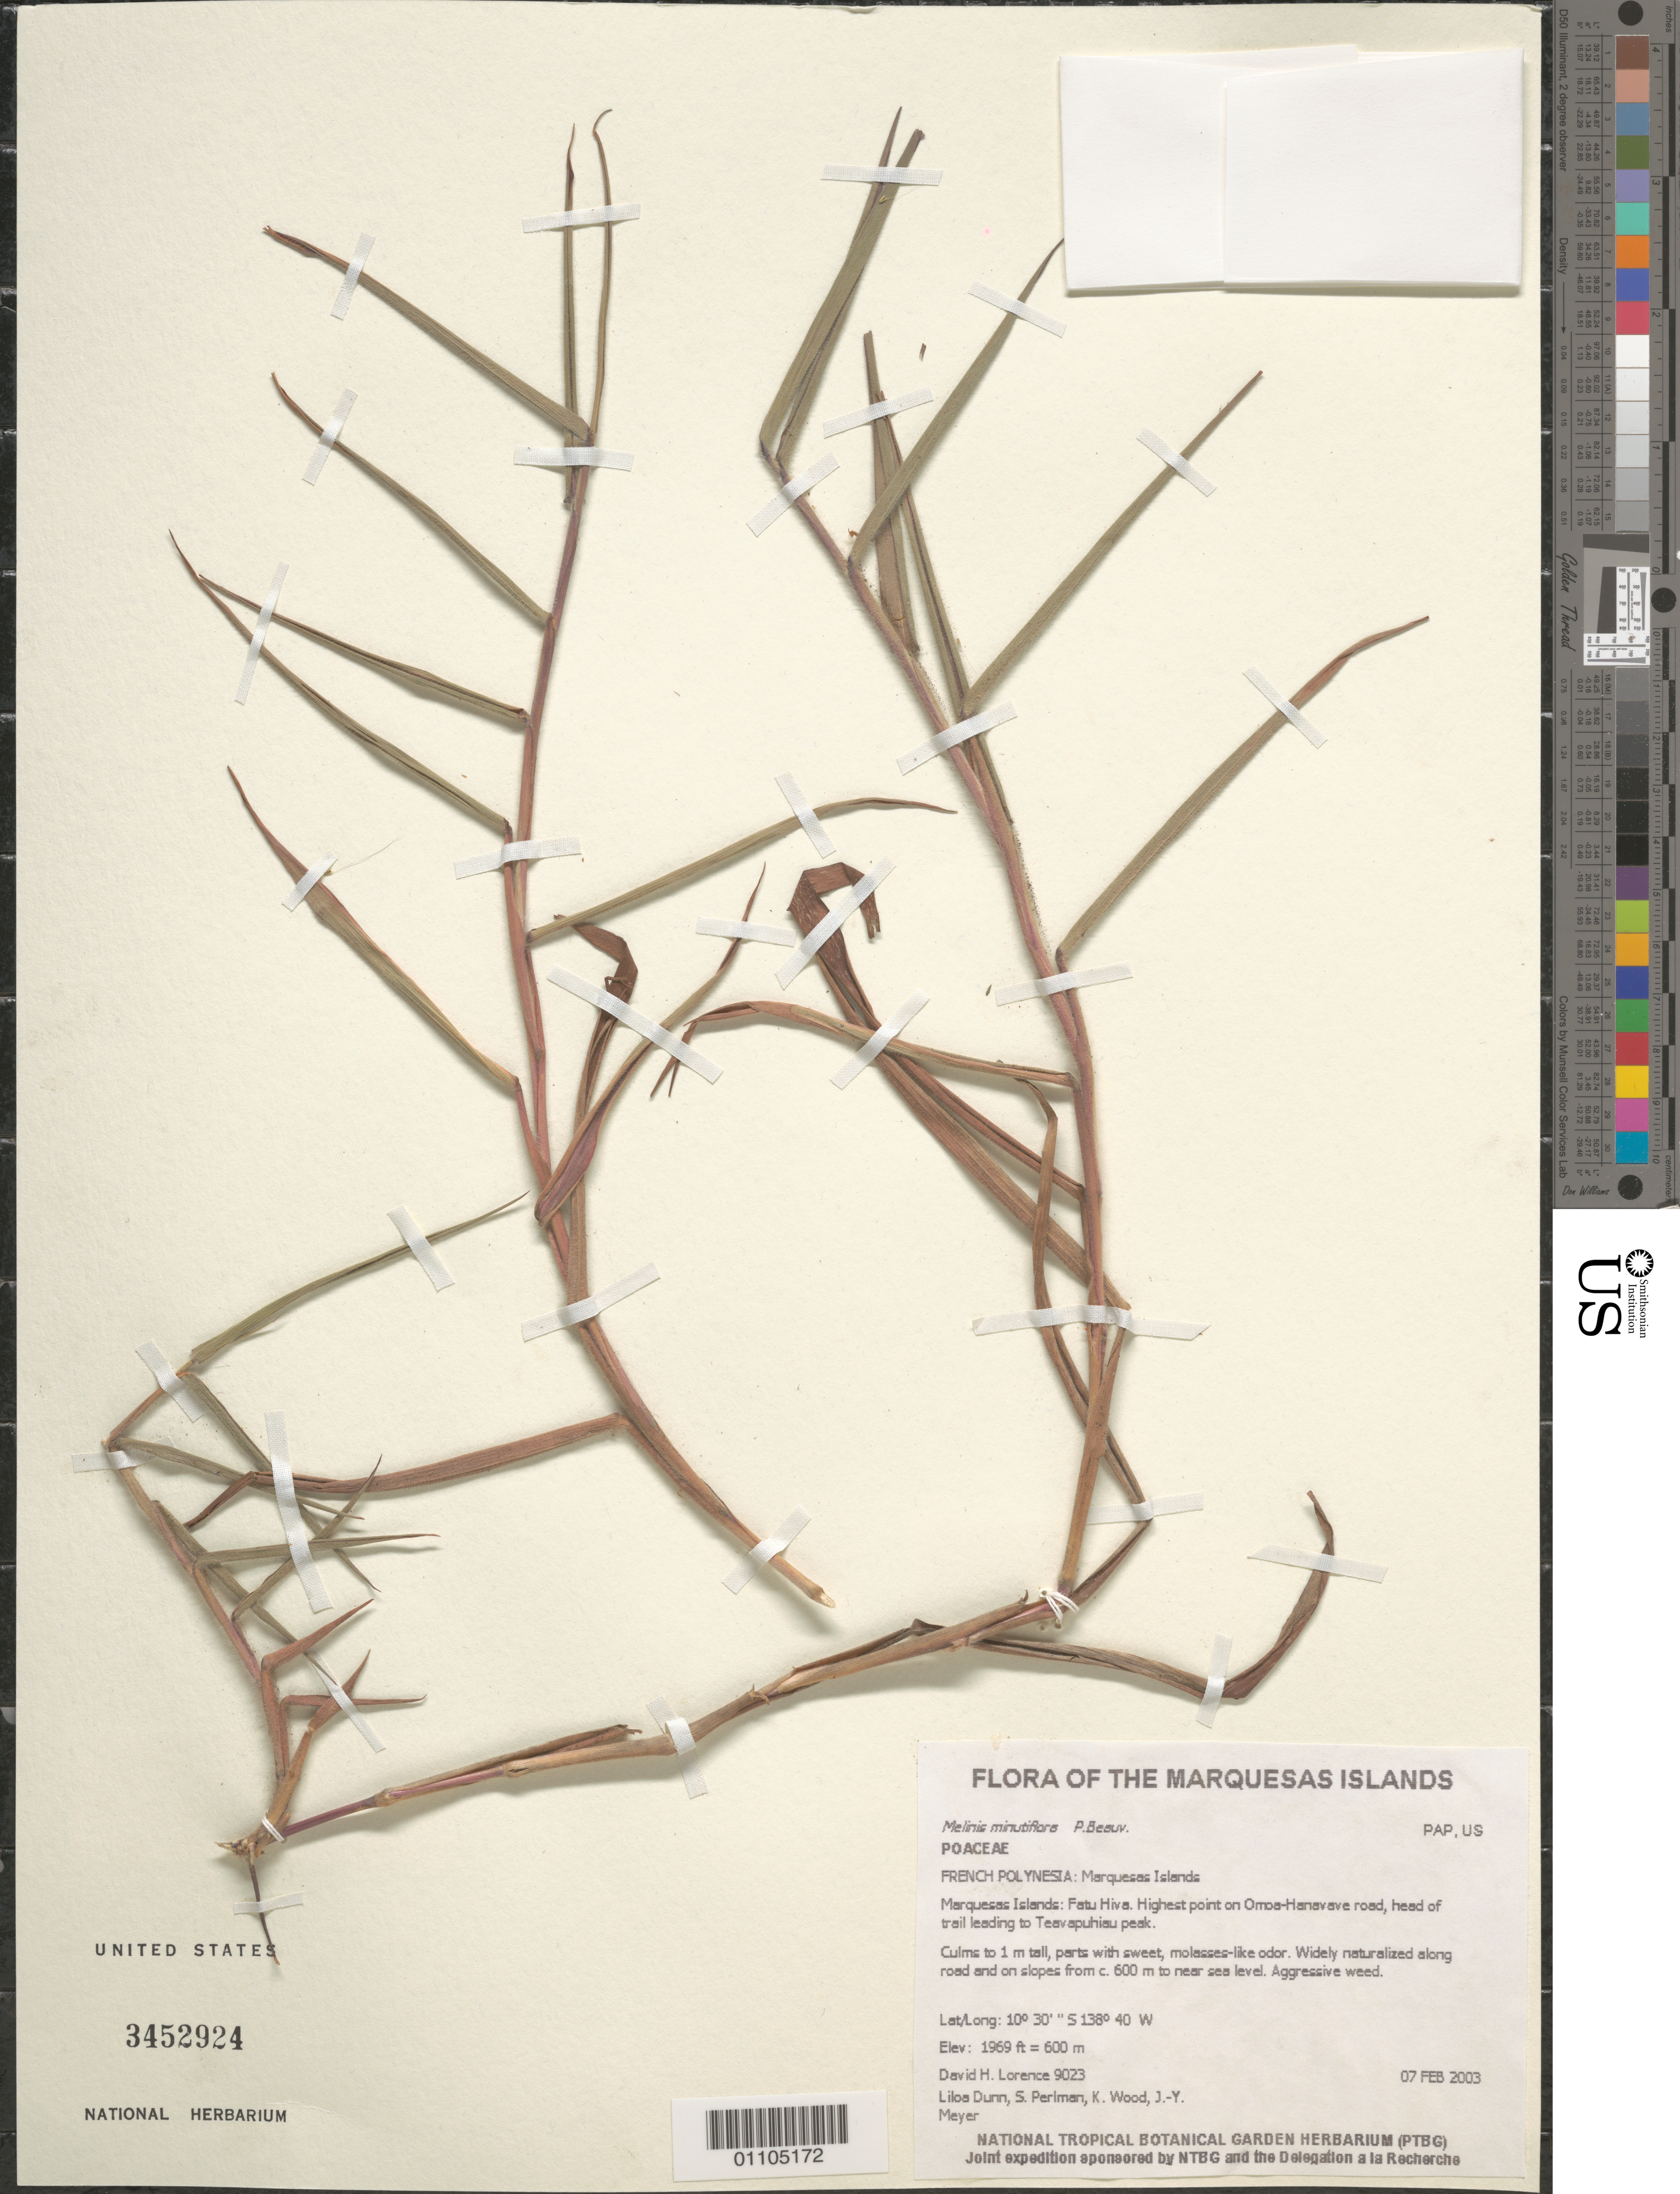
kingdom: Plantae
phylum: Tracheophyta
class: Liliopsida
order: Poales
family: Poaceae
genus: Melinis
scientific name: Melinis multiflora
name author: P. Beauv.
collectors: D. Lorence, L. Dunn, S. P. Perlman, K. R. Wood & J.-Y. Meyer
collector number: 9023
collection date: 2003-02-07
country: French Polynesia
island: Fatu Hiva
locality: Highest point on Omoa-Hanavave road, head of trail leading to Teavapuhiau peak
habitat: Widely naturalized along road and on slopes from c. 600 m to near sea level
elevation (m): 600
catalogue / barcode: US 3452924